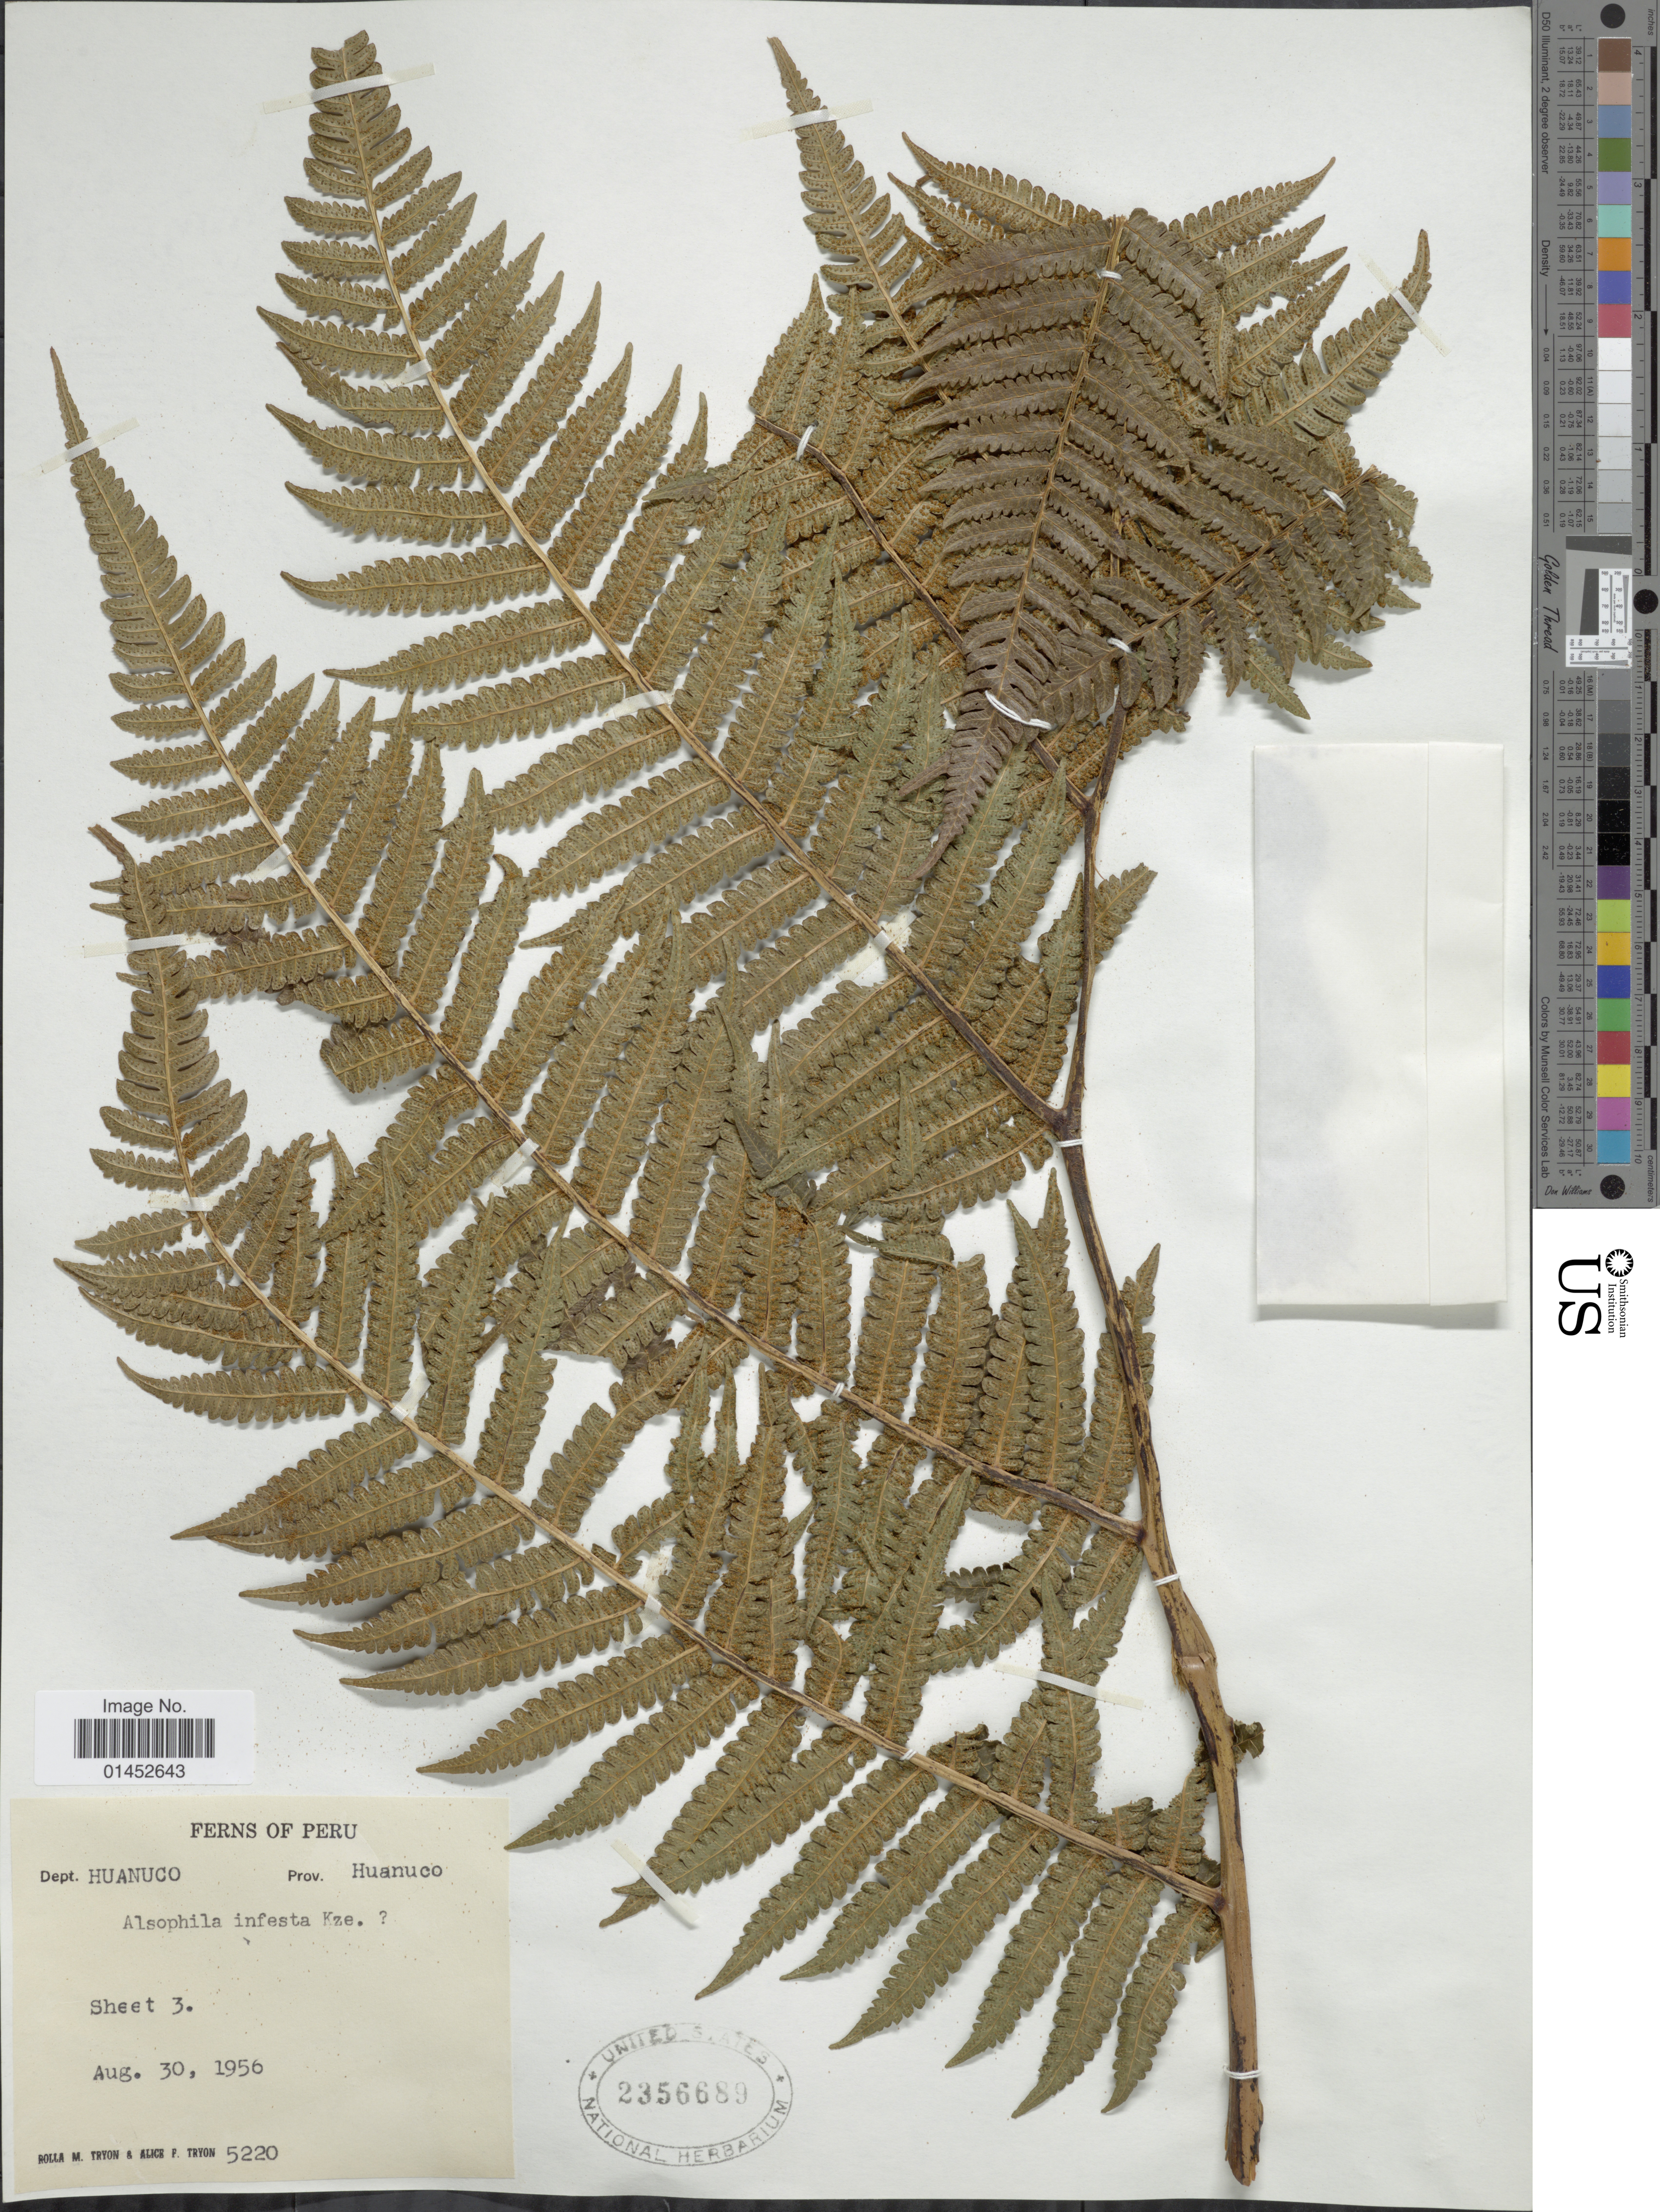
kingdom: Plantae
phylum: Tracheophyta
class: Polypodiopsida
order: Cyatheales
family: Cyatheaceae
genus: Cyathea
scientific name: Cyathea pungens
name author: (Willd.) Domin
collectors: R. M. Tryon & A. F. Tryon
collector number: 5220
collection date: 1956-08-30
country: Peru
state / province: Huánuco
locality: Dept. Huanuco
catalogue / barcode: US 2356689